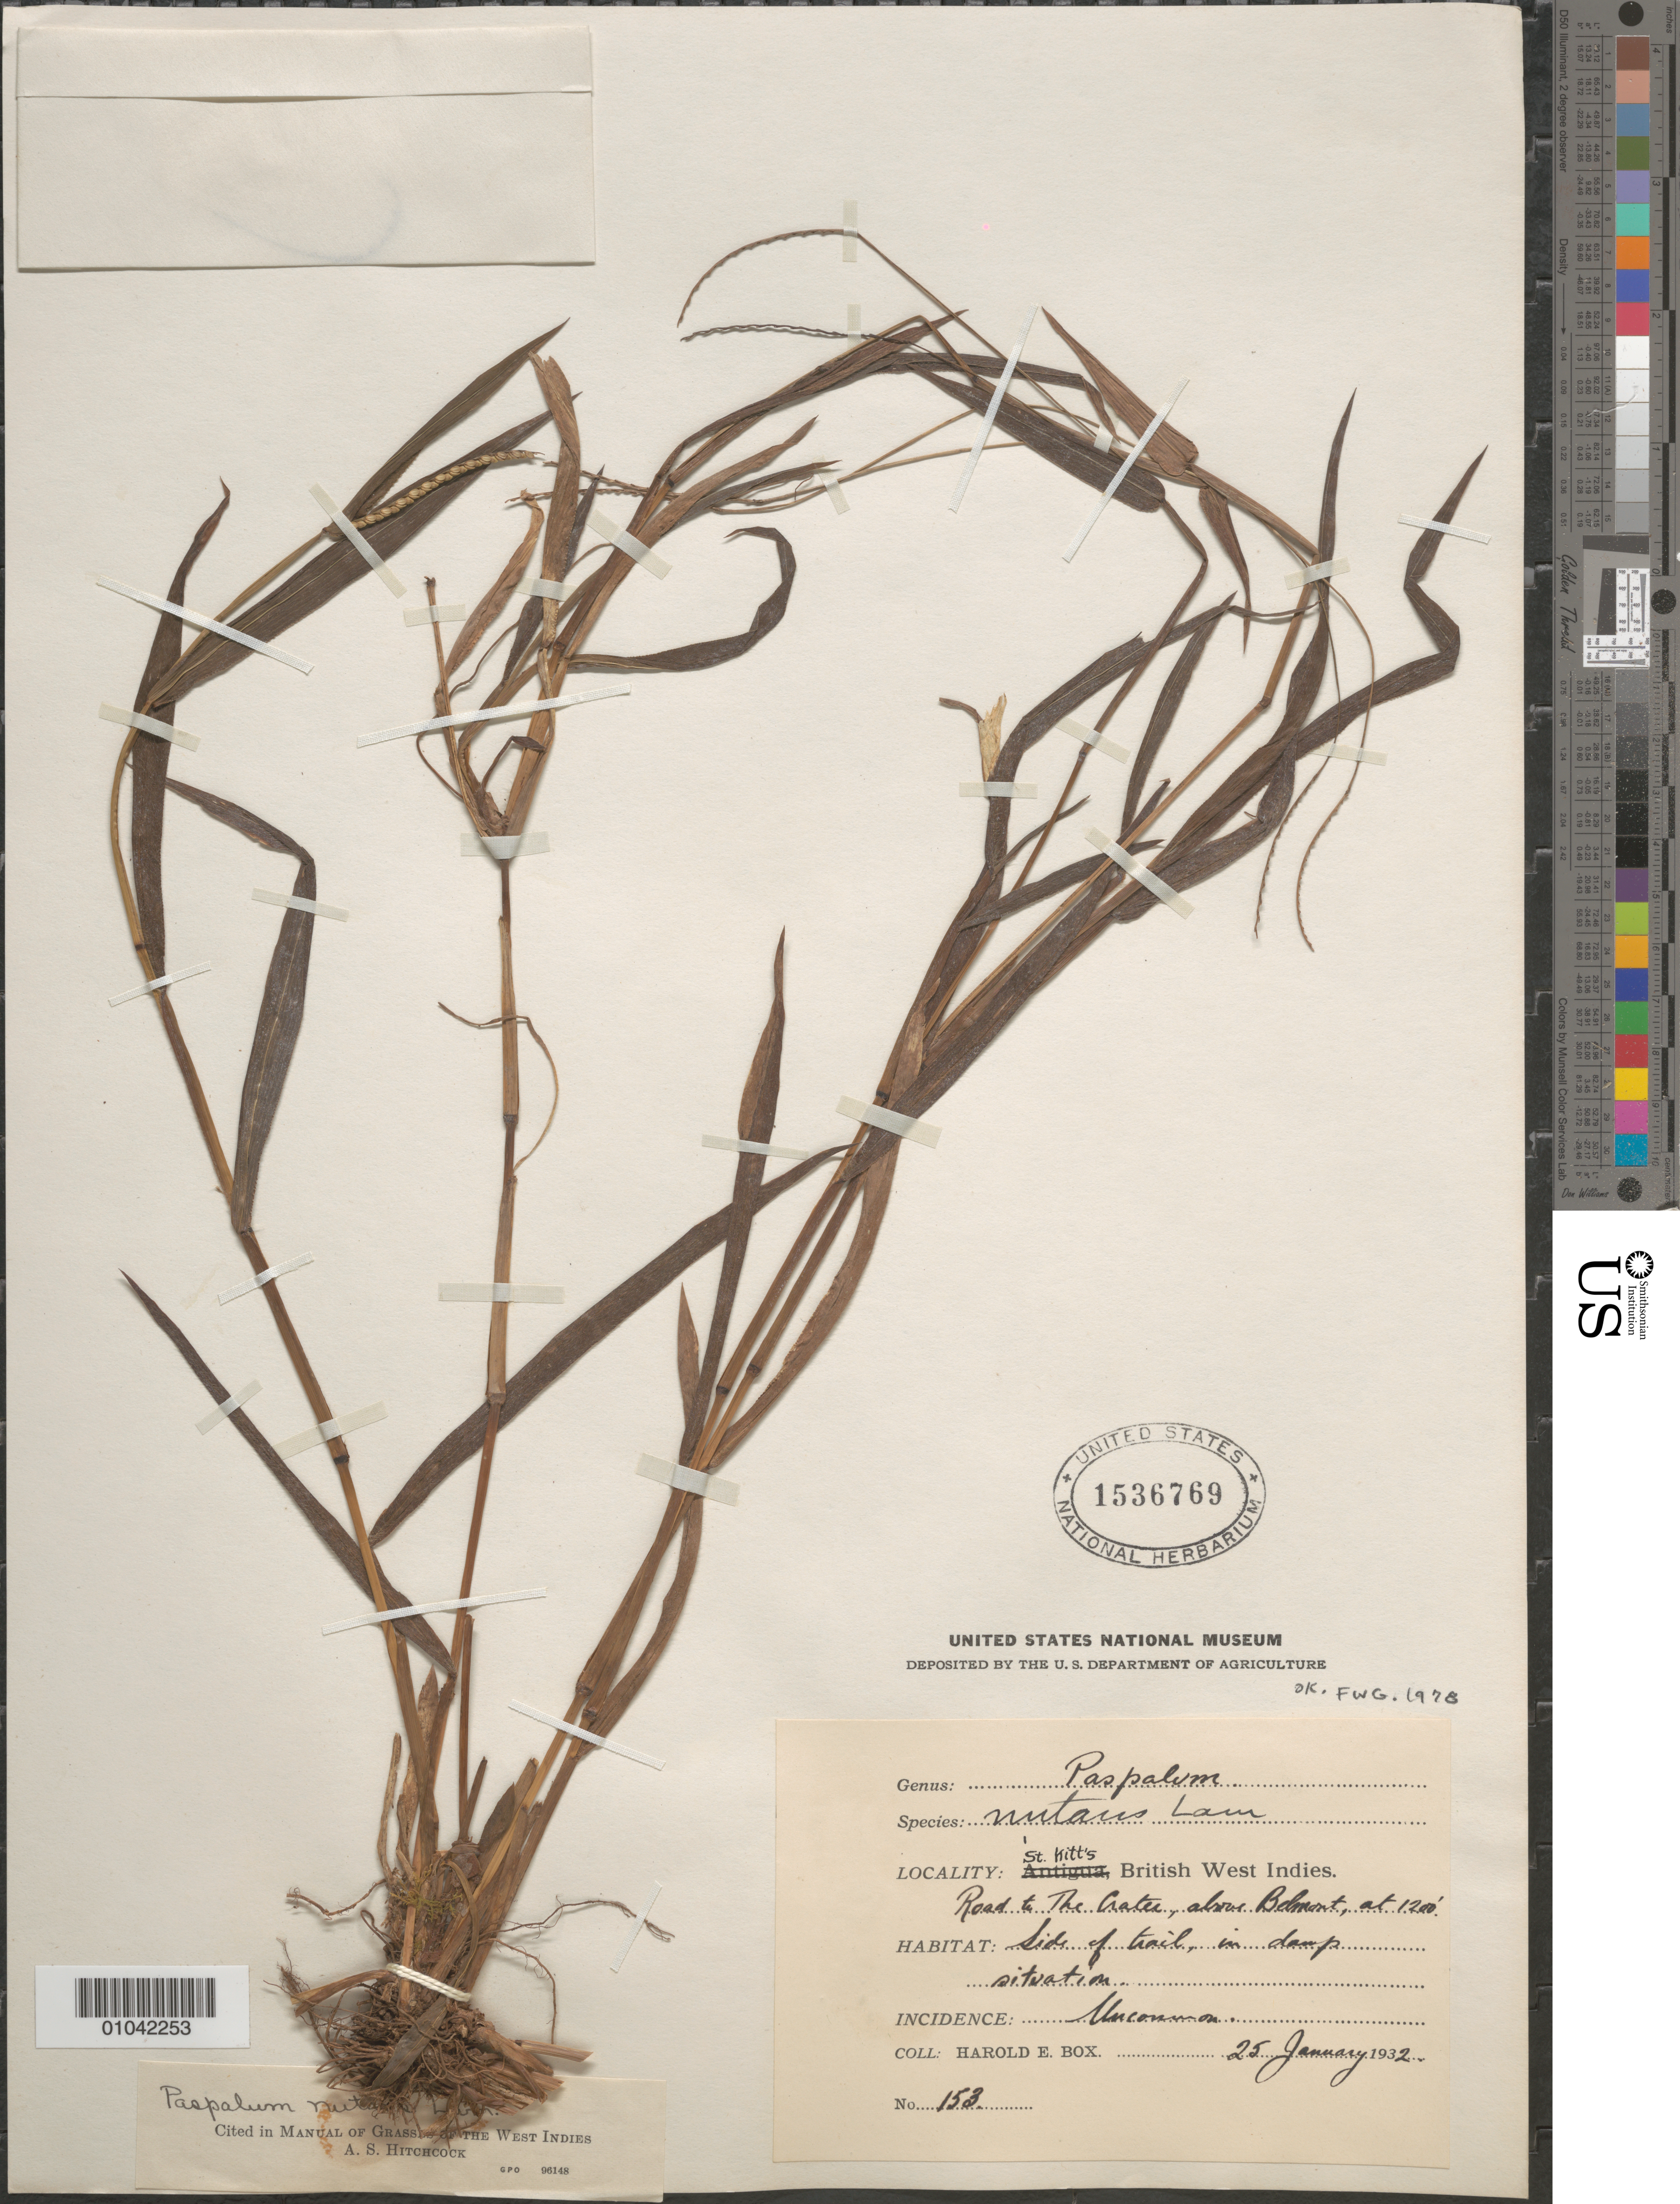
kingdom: Plantae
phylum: Tracheophyta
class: Liliopsida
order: Poales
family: Poaceae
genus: Paspalum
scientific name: Paspalum nutans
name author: Lam.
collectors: H. E. Box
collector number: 153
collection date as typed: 25 Jan 1932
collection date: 1932-01-25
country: St. Christopher-Nevis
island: St. Christopher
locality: Road to the crater, above Belmont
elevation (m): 366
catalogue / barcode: US 1536769